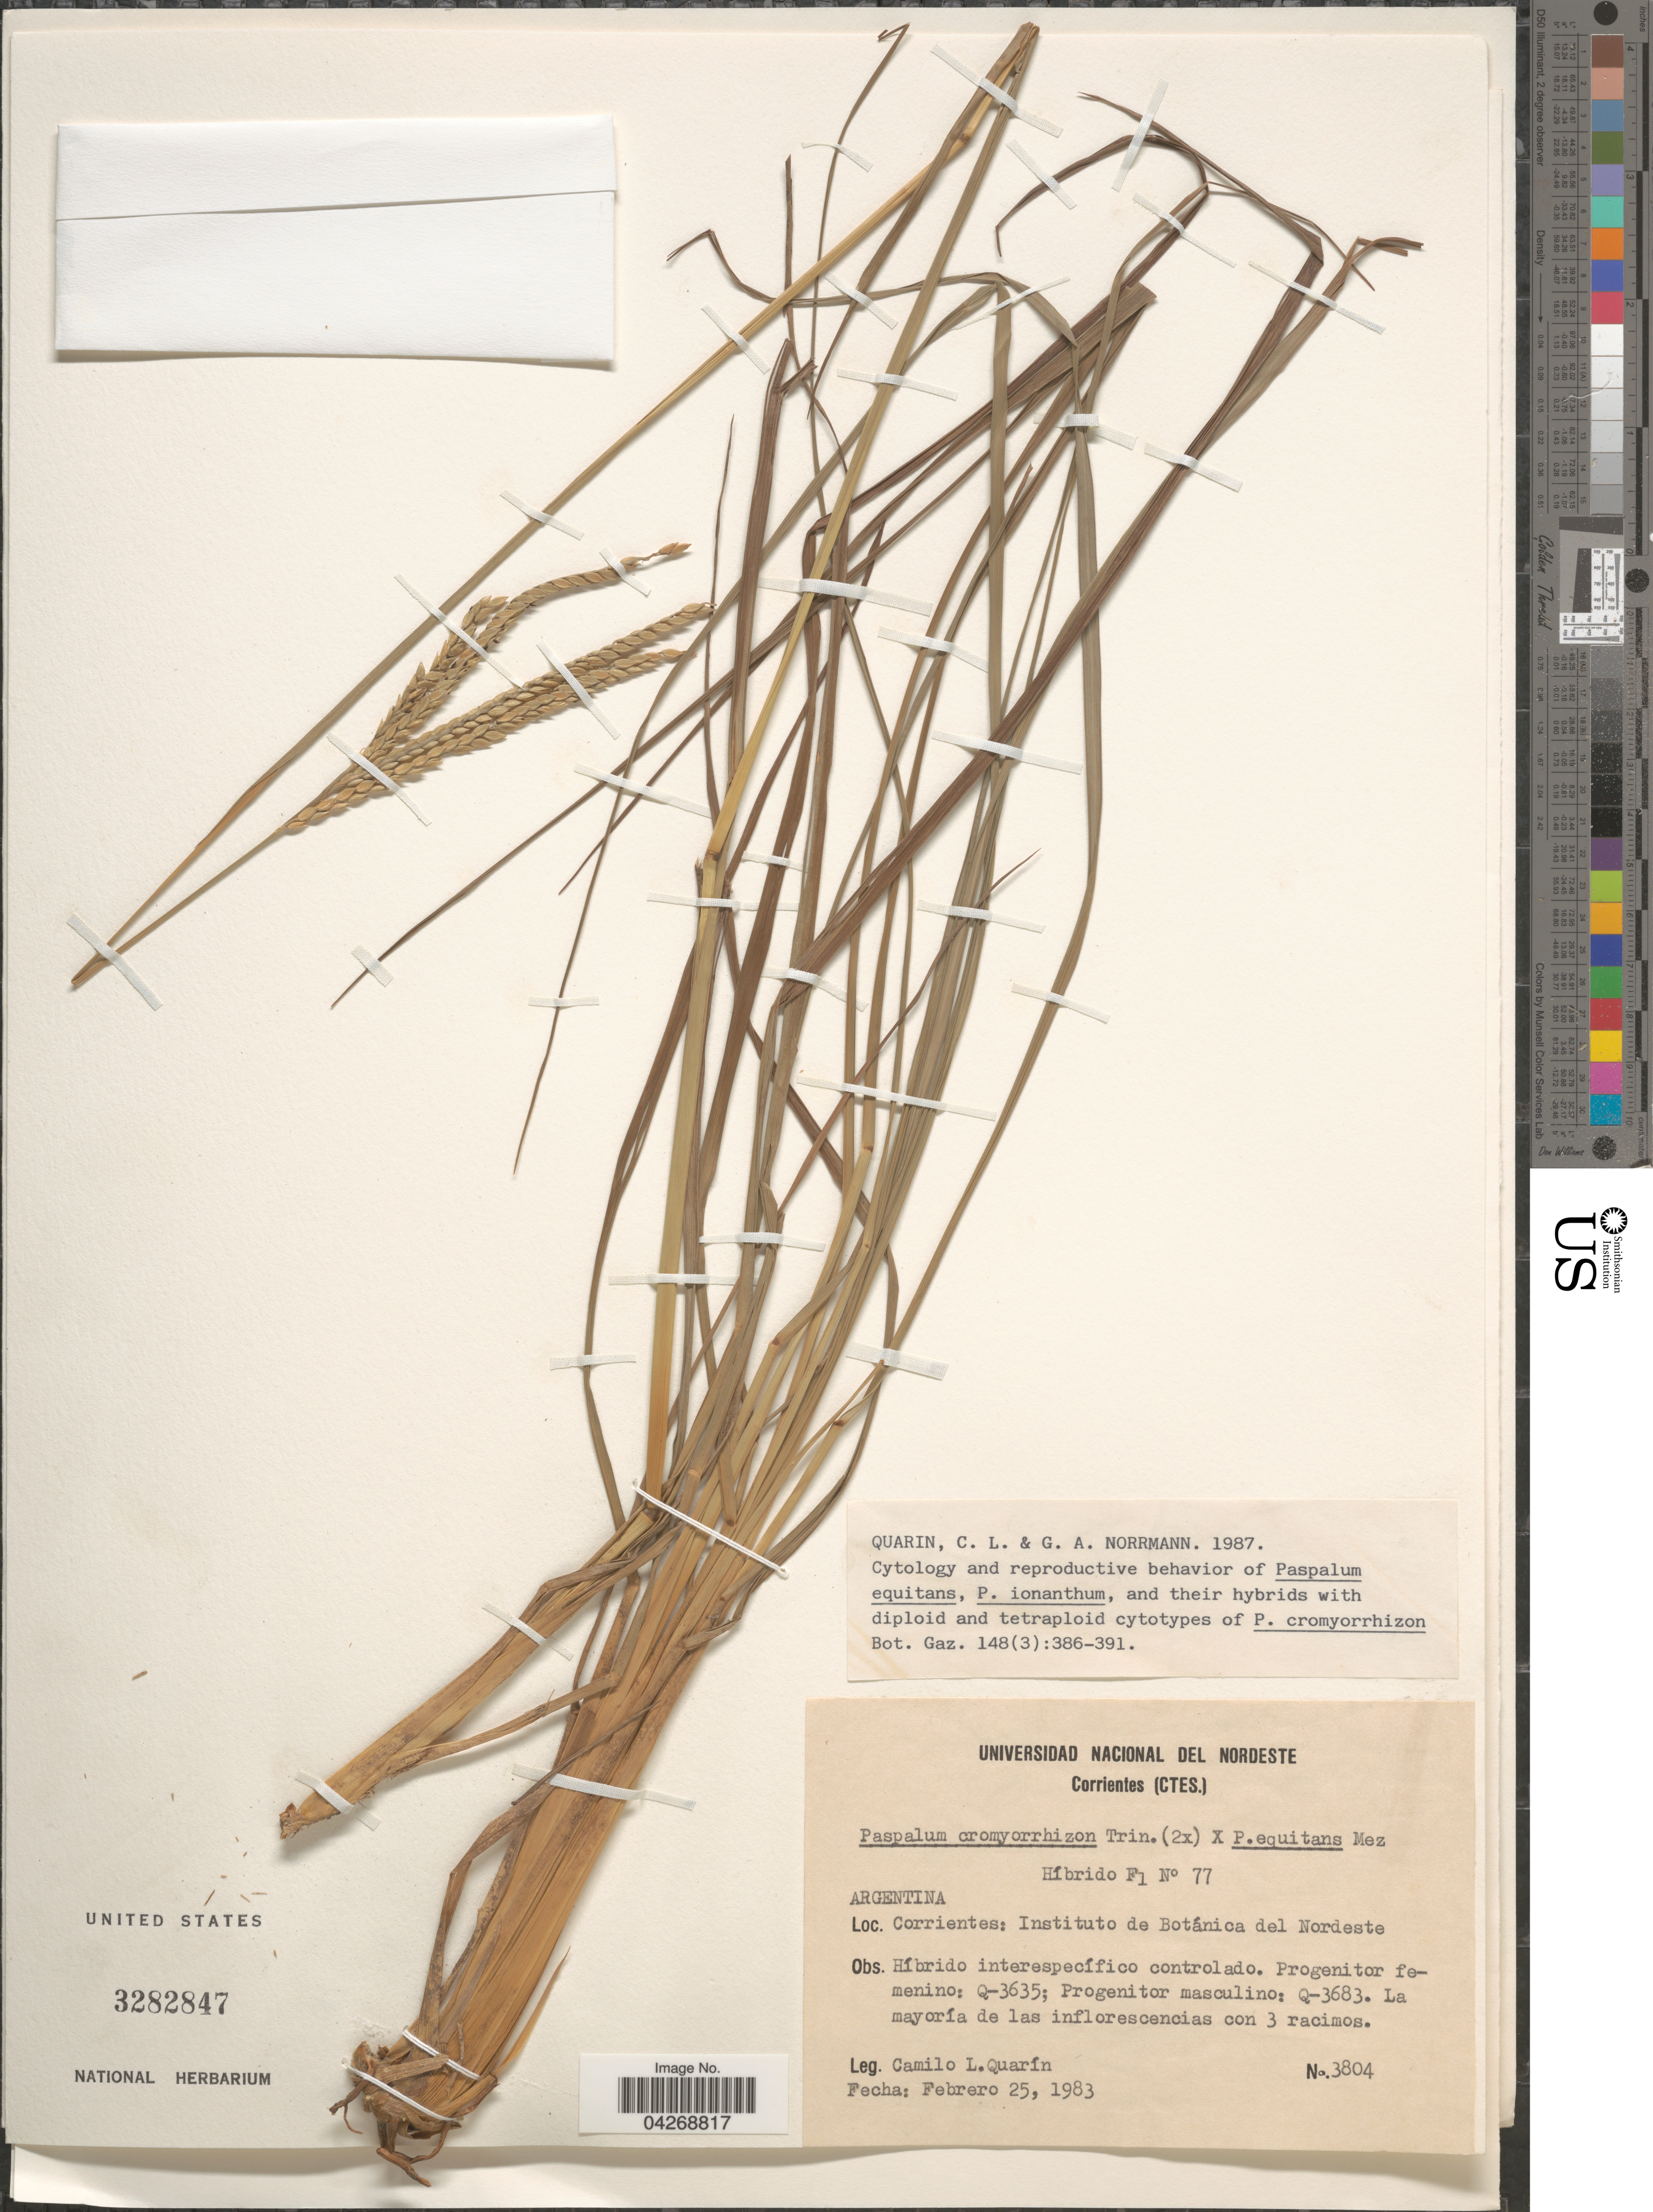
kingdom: Plantae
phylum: Tracheophyta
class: Liliopsida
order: Poales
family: Poaceae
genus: Paspalum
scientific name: Paspalum cromyorhizon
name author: Trin. ex Döll in Mart.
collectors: C. Quarin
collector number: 3804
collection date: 1983-02-25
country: Argentina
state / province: Corrientes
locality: Corrientes: Instituto de Botánica del Nordeste.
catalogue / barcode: US 3282847